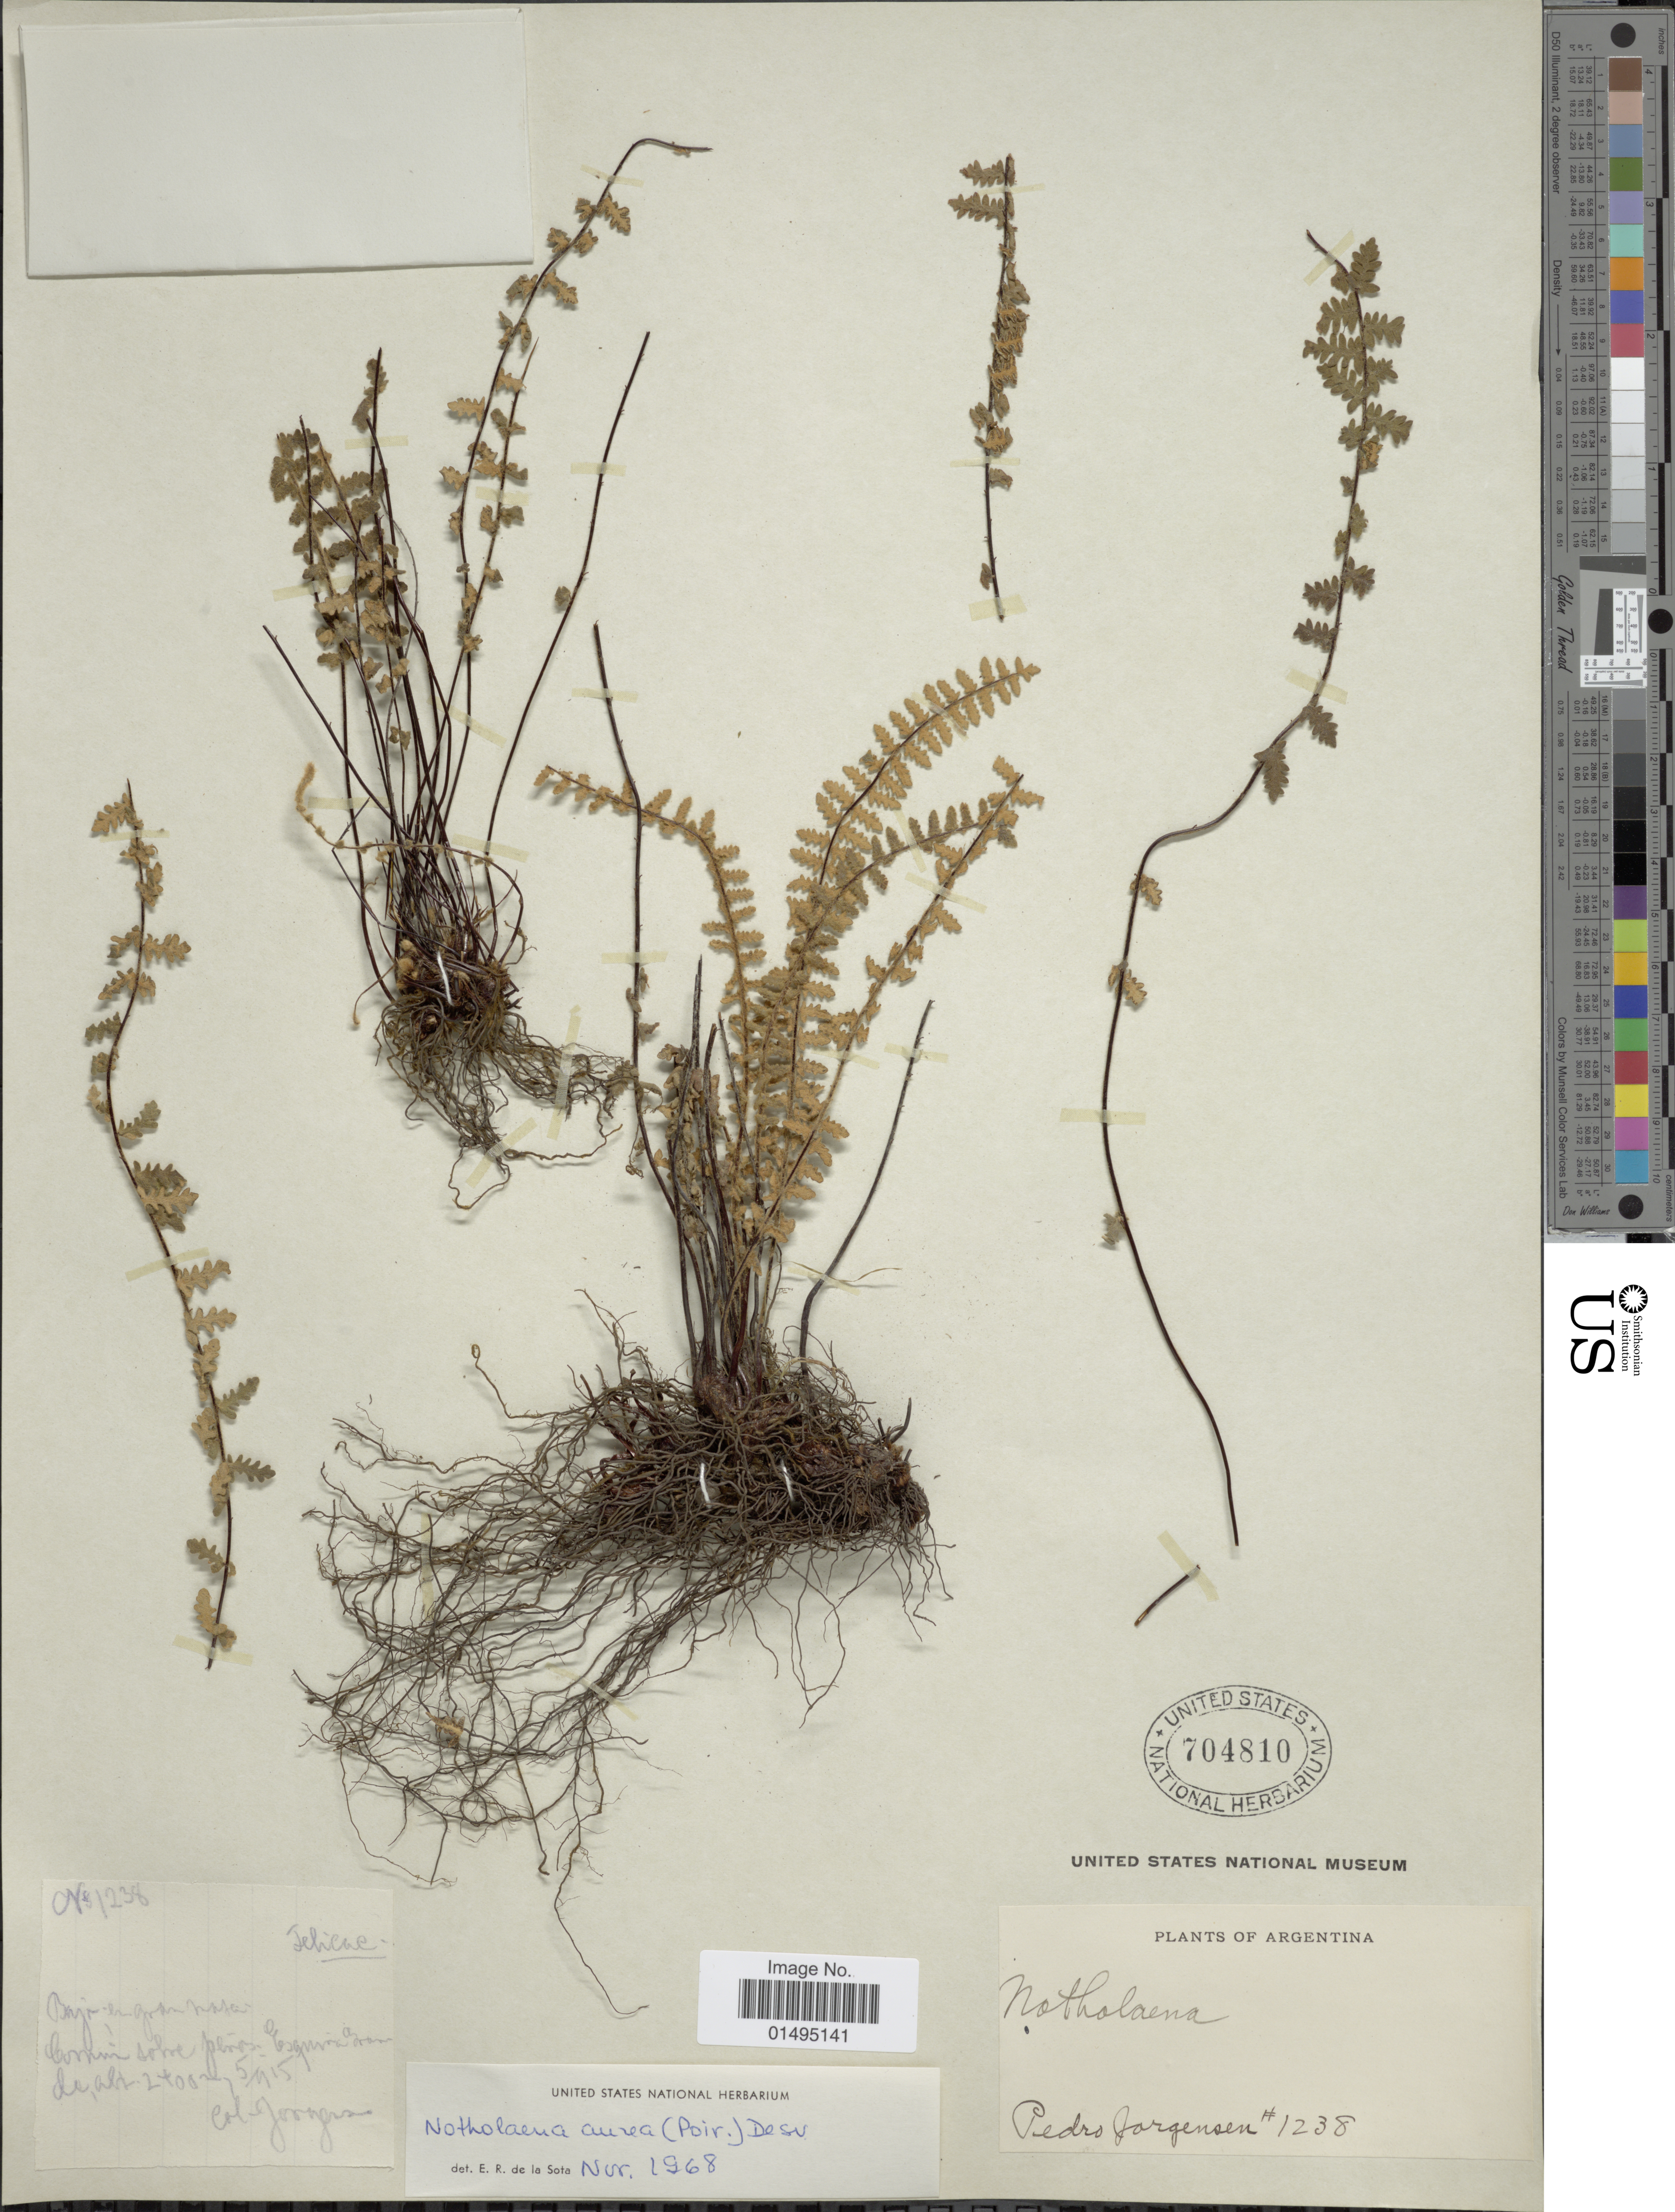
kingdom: Plantae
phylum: Tracheophyta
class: Polypodiopsida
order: Polypodiales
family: Pteridaceae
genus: Myriopteris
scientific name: Myriopteris aurea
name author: (Poir.) Grusz & Windham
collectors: P. Jörgensen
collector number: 1238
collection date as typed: Transcribed d/m/y: 5/4/15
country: Argentina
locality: Baja la gran basta, bonsin sobre plia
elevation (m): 2400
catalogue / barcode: US 704810